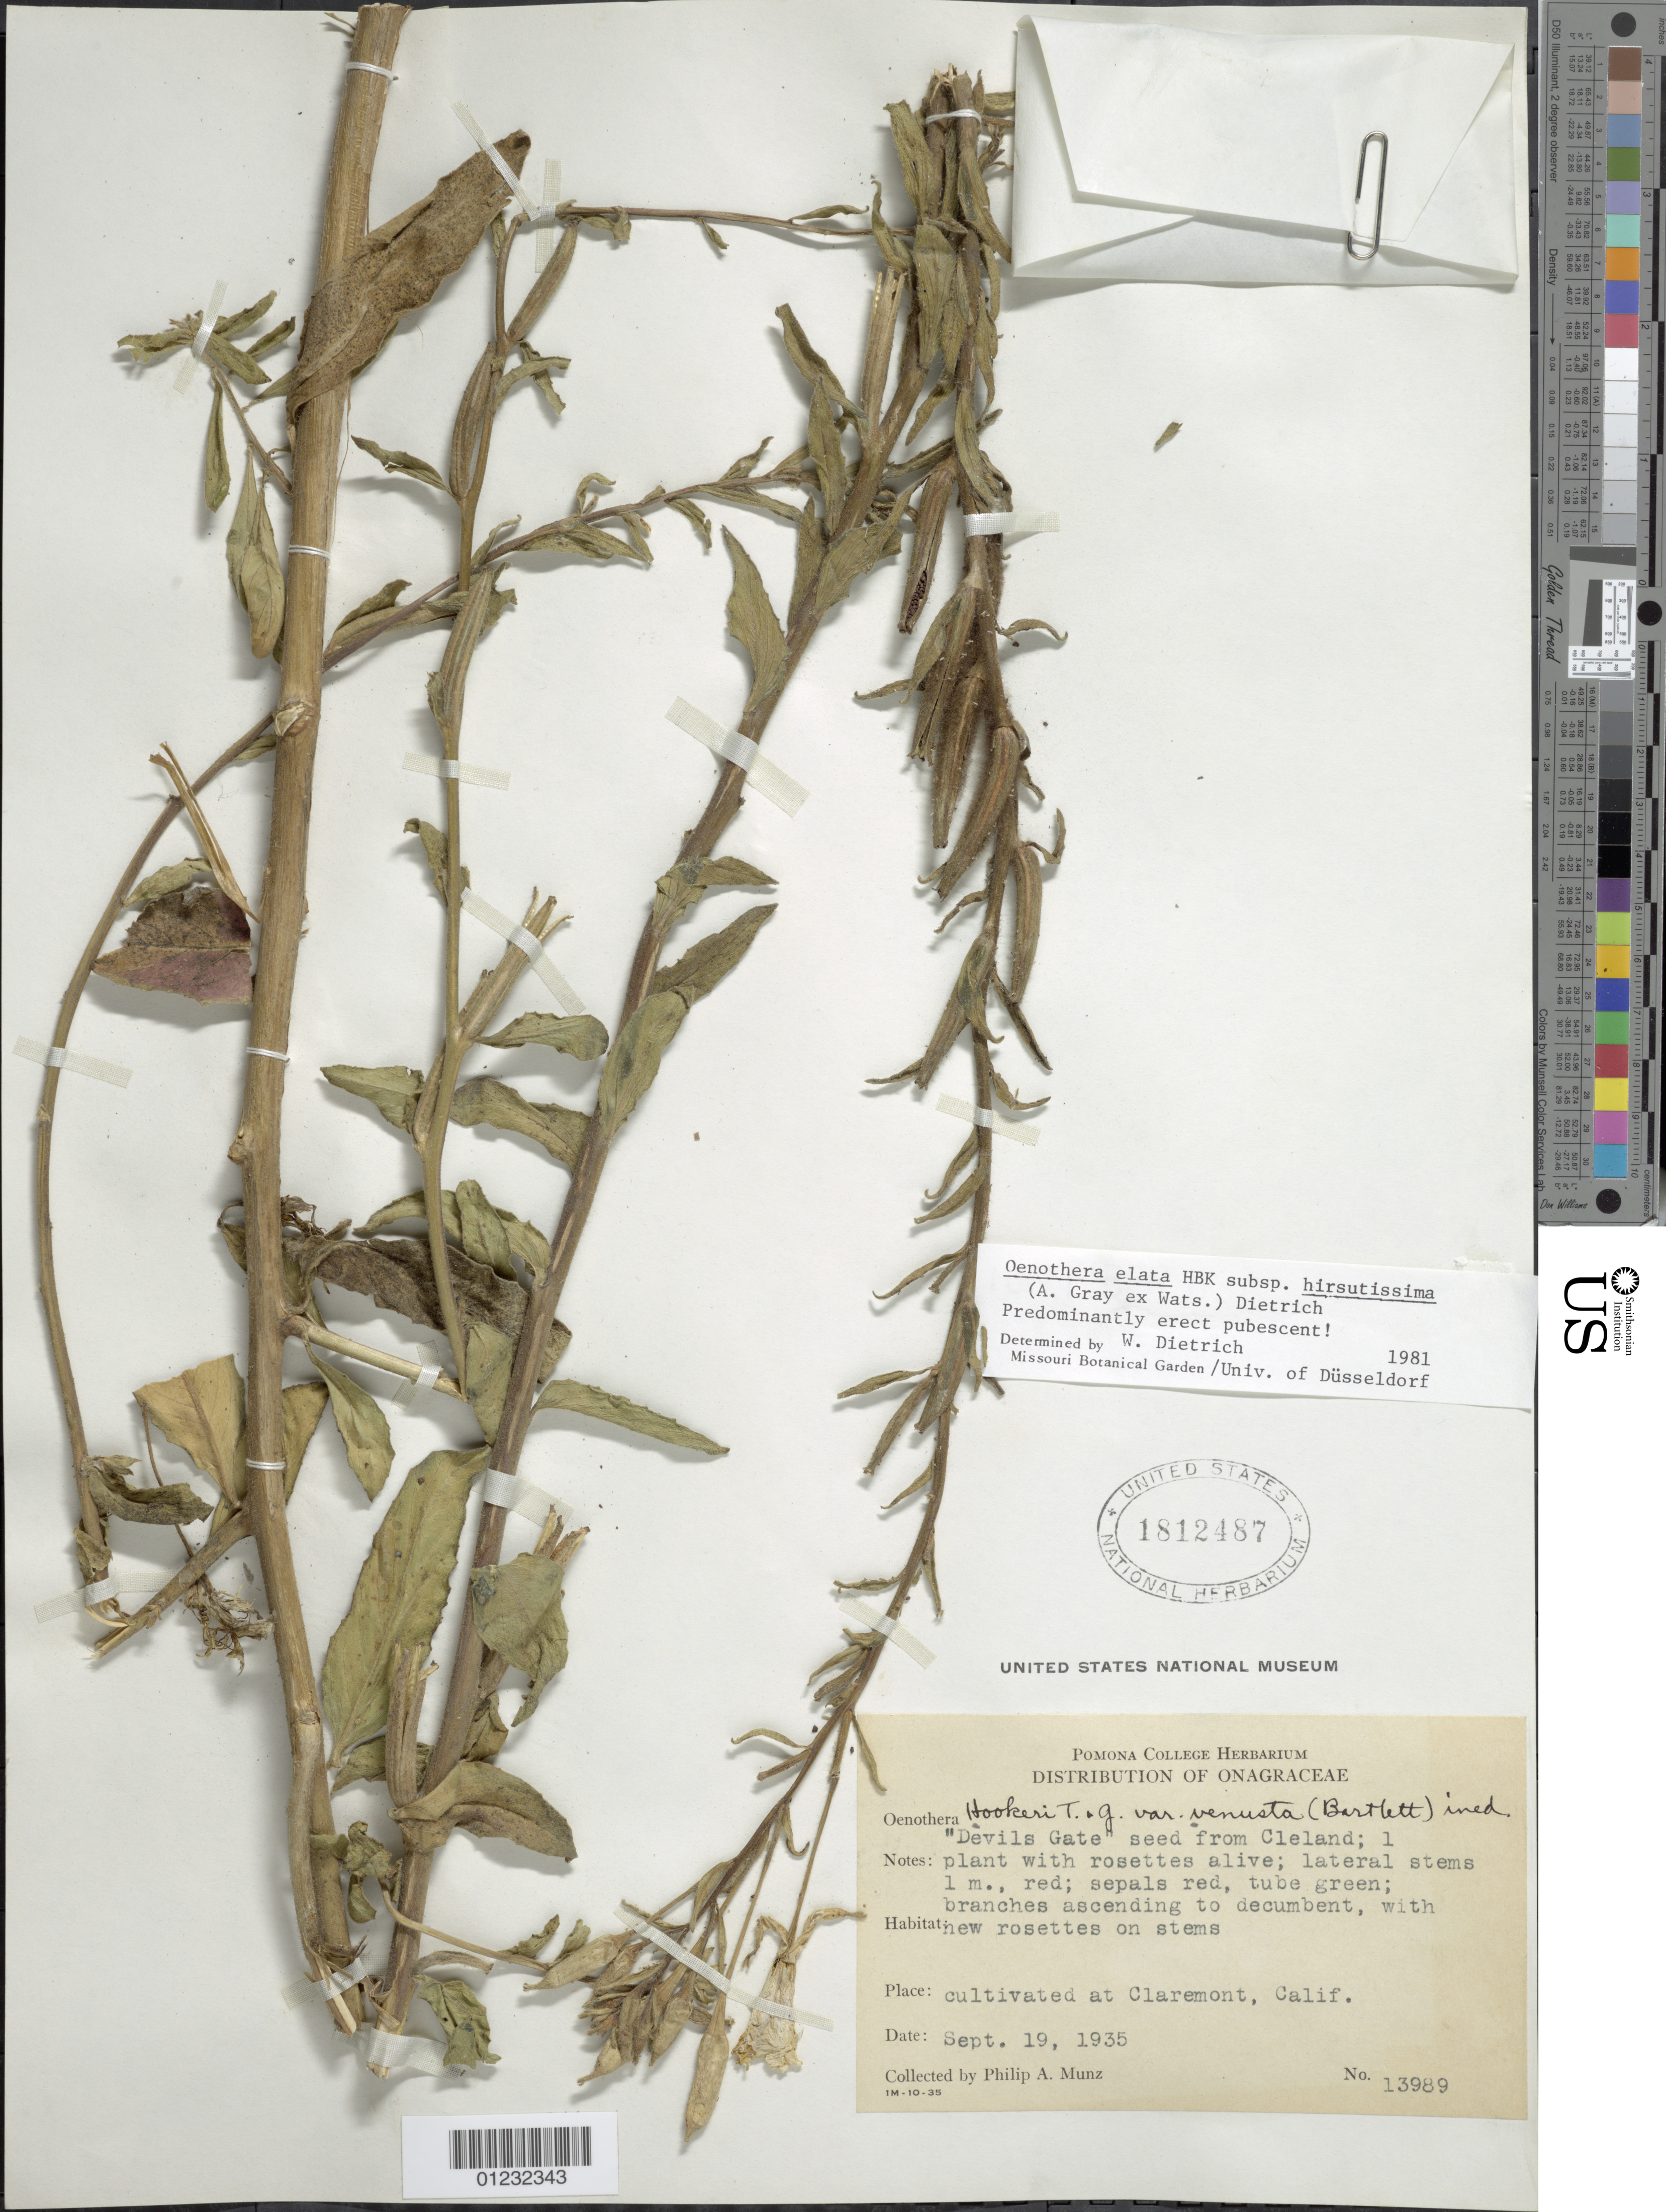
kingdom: Plantae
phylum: Tracheophyta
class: Magnoliopsida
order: Myrtales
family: Onagraceae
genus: Oenothera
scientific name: Oenothera elata subsp. hirsutissima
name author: (A. Gray ex S. Watson) W. Dietr.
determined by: Dietrich, W.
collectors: P. A. Munz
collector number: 13989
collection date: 1935-09-19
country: United States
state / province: California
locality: Claremont.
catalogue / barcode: US 1812487